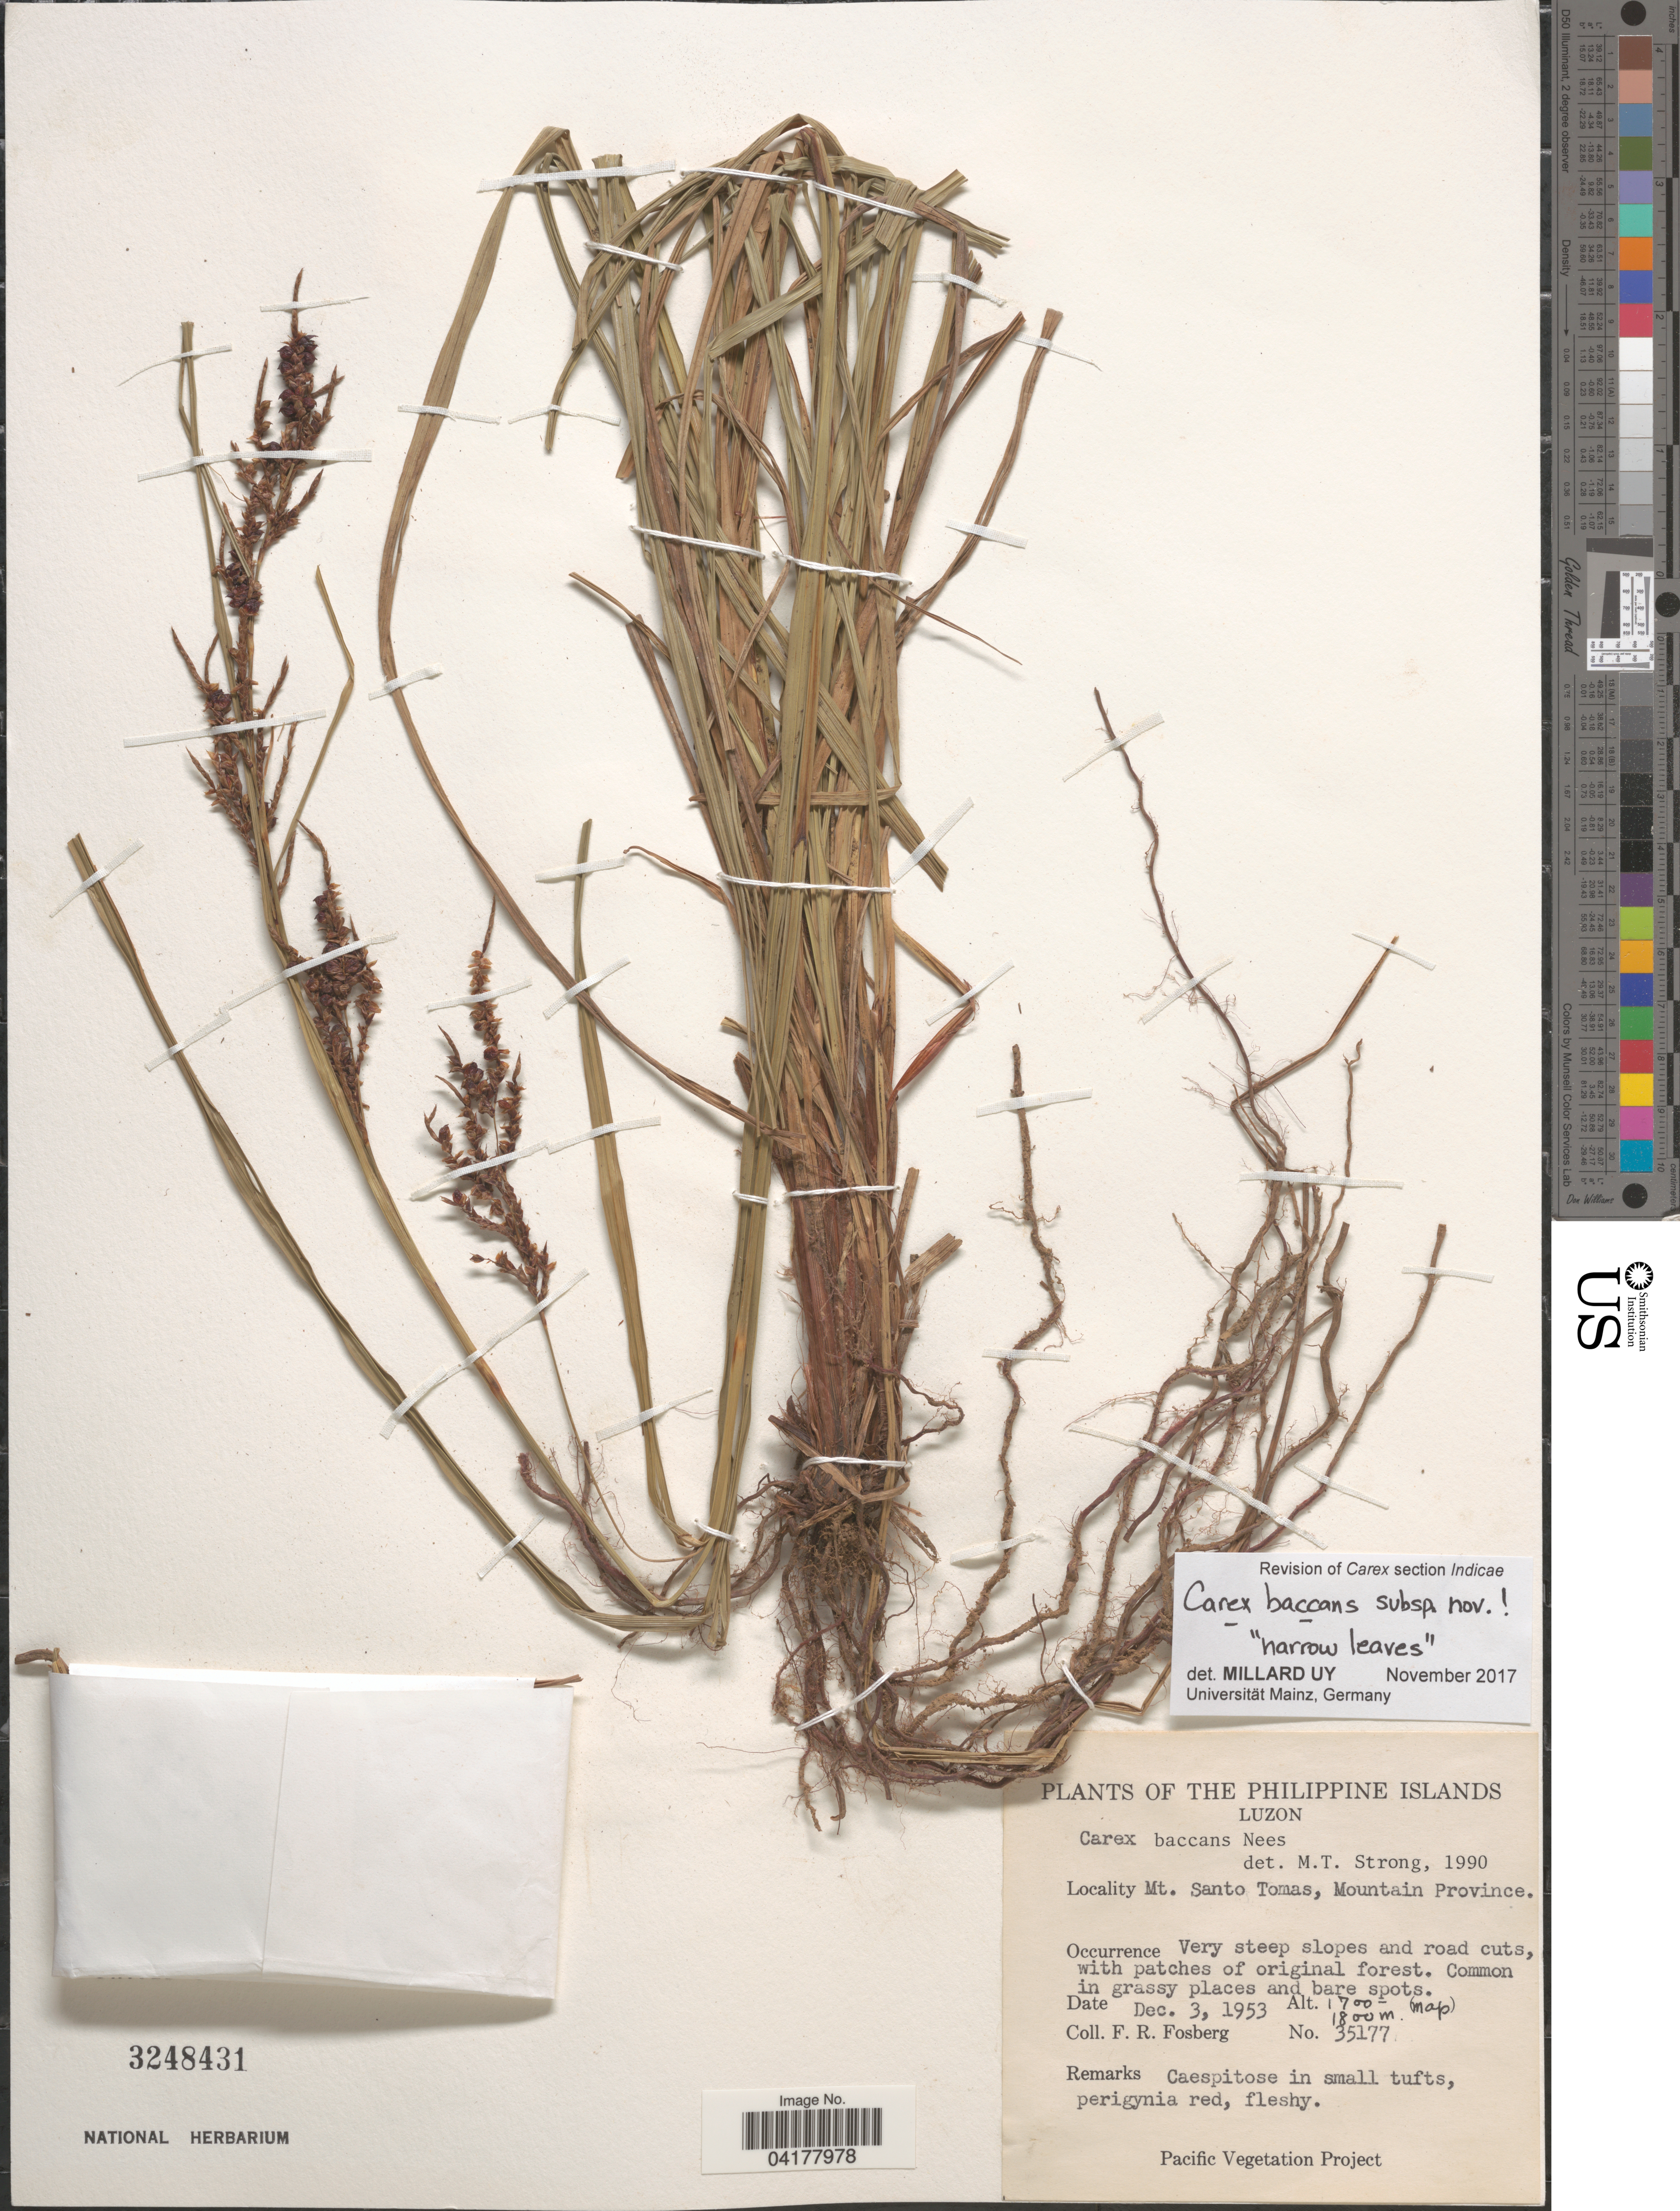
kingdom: Plantae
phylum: Tracheophyta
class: Liliopsida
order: Poales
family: Cyperaceae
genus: Carex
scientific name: Carex baccans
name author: Nees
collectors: F. R. Fosberg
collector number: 35177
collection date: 1953-12-03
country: Philippines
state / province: Cordillera (Administrative Region)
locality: The Philippine Islands. Luzon. Mt. Santo Tomas, Mountain Province.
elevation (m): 1700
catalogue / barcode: US 3248431